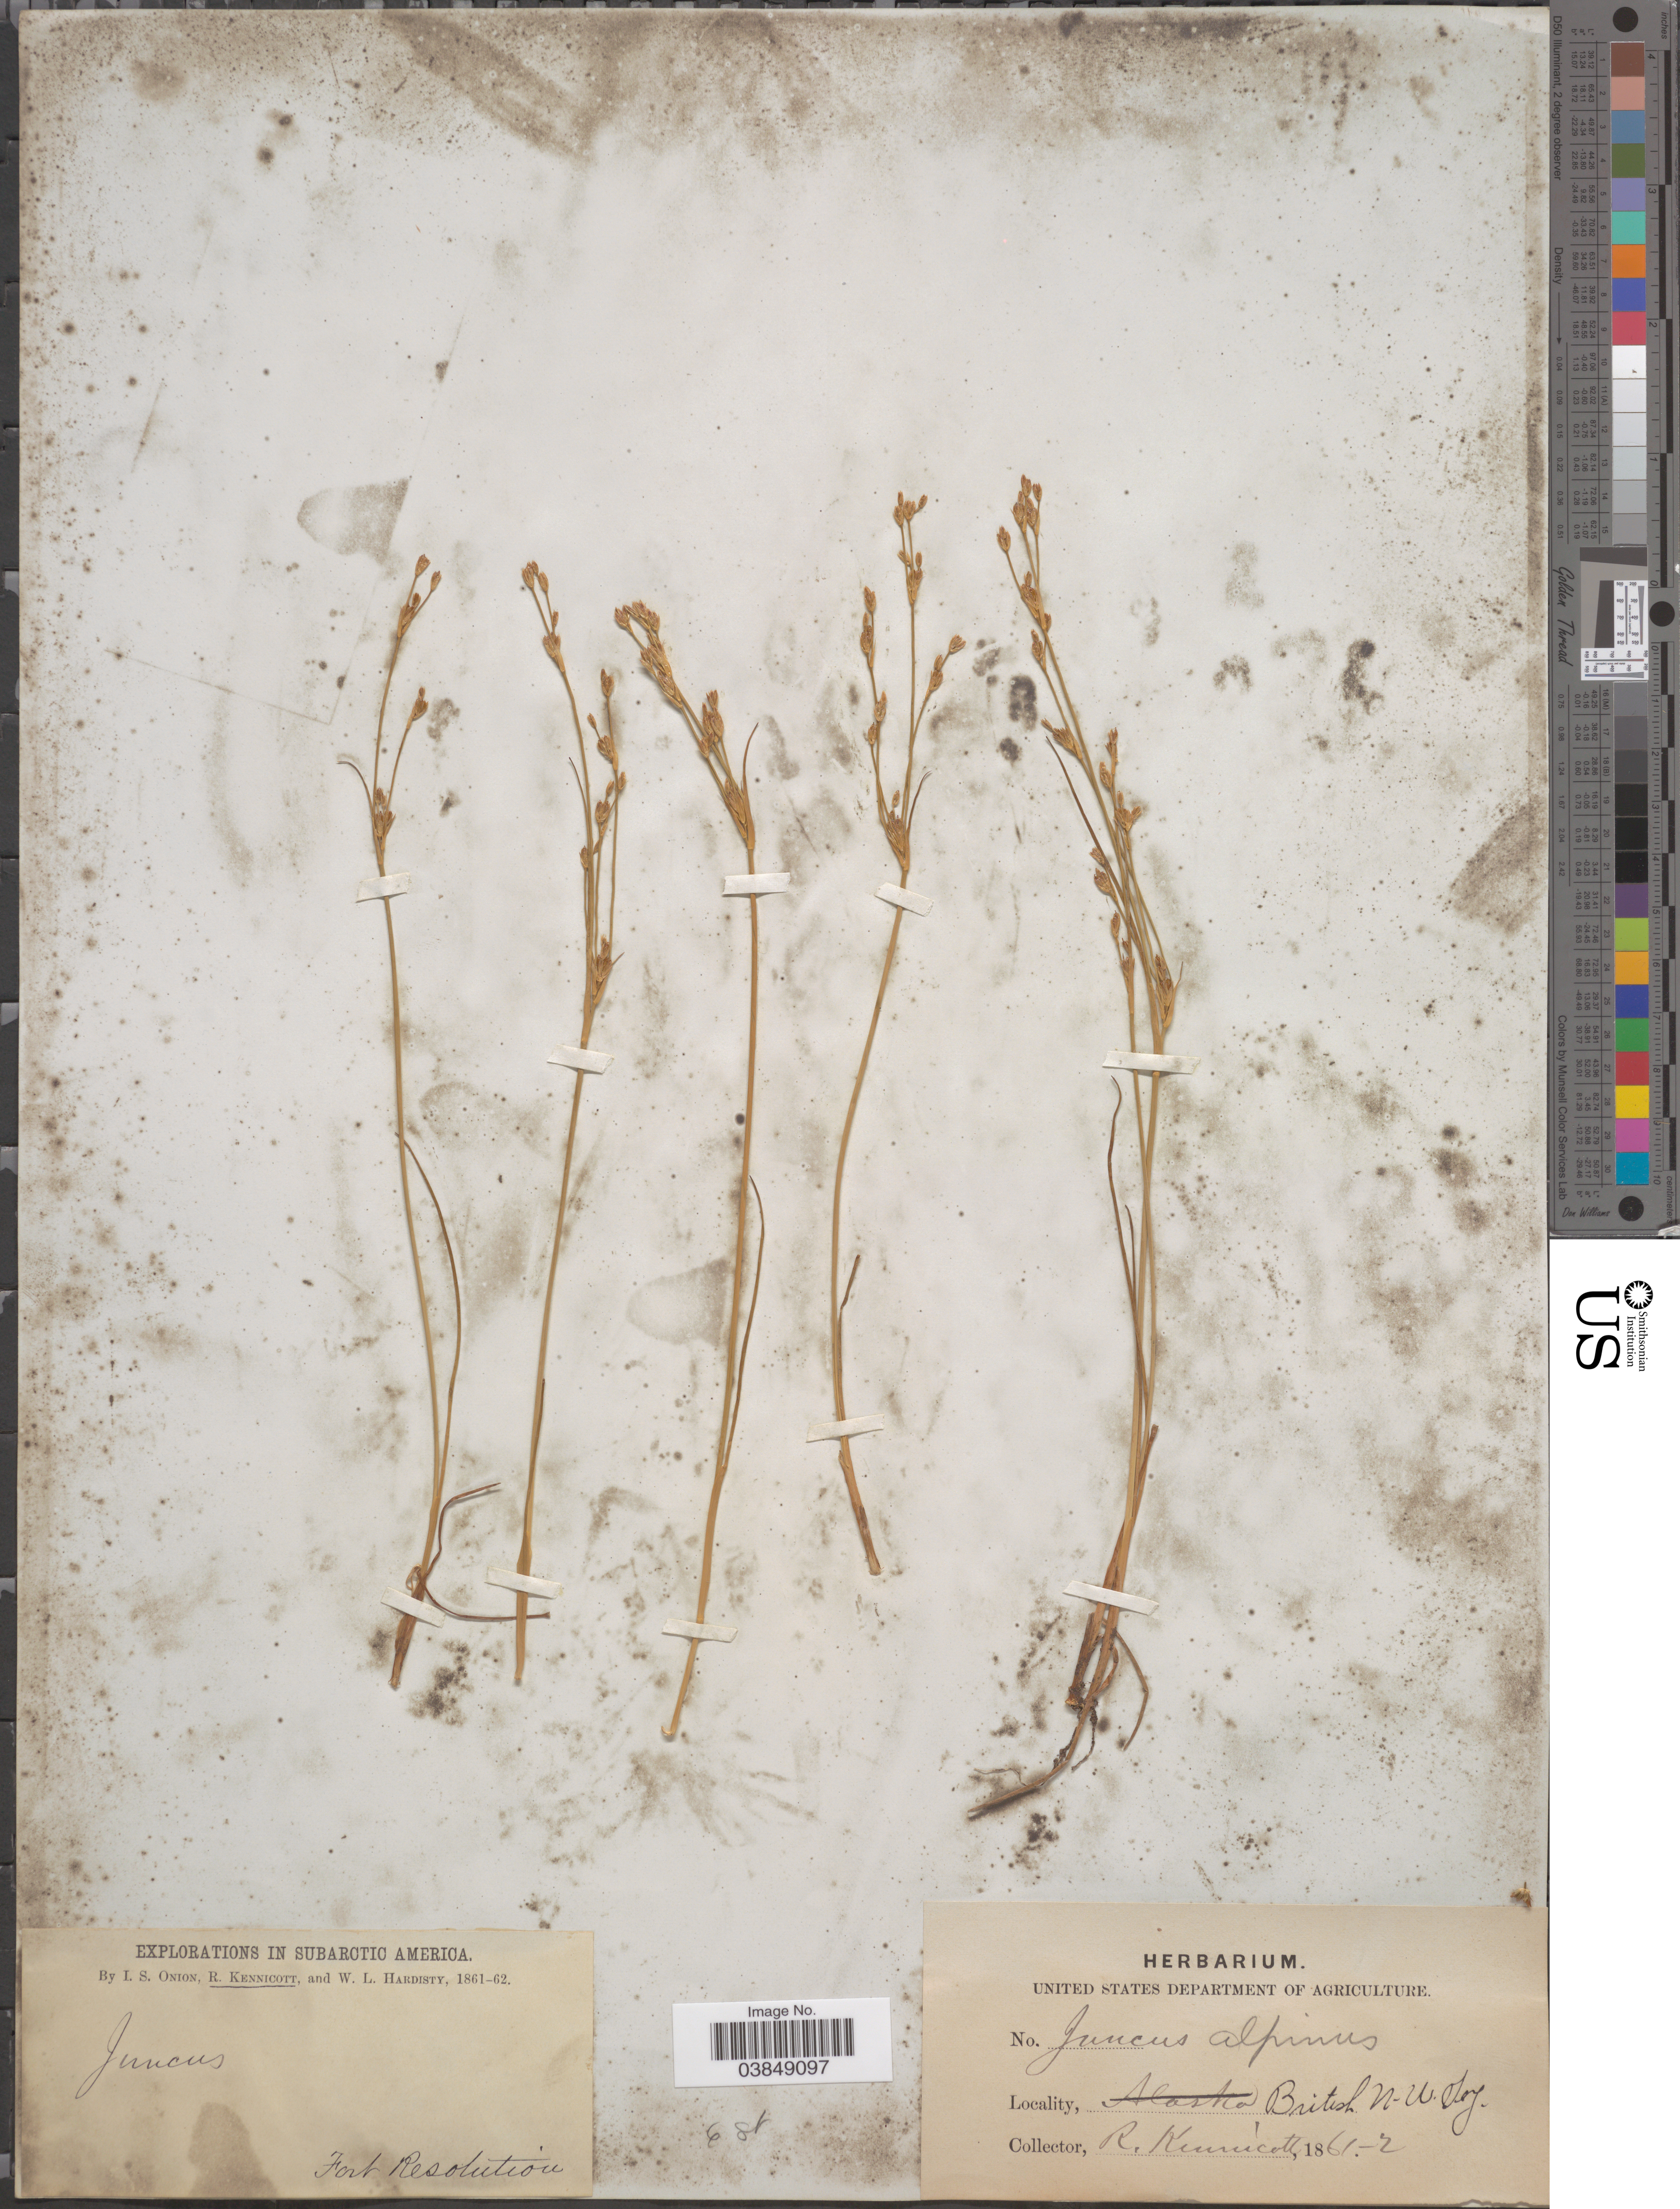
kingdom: Plantae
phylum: Tracheophyta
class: Liliopsida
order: Poales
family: Juncaceae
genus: Juncus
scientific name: Juncus alpinus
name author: Vill.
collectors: R. Kennicott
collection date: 1861-02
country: Canada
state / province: Northwest Territories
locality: British N.W. Ter.. Subarctic America. Fort Resolution.